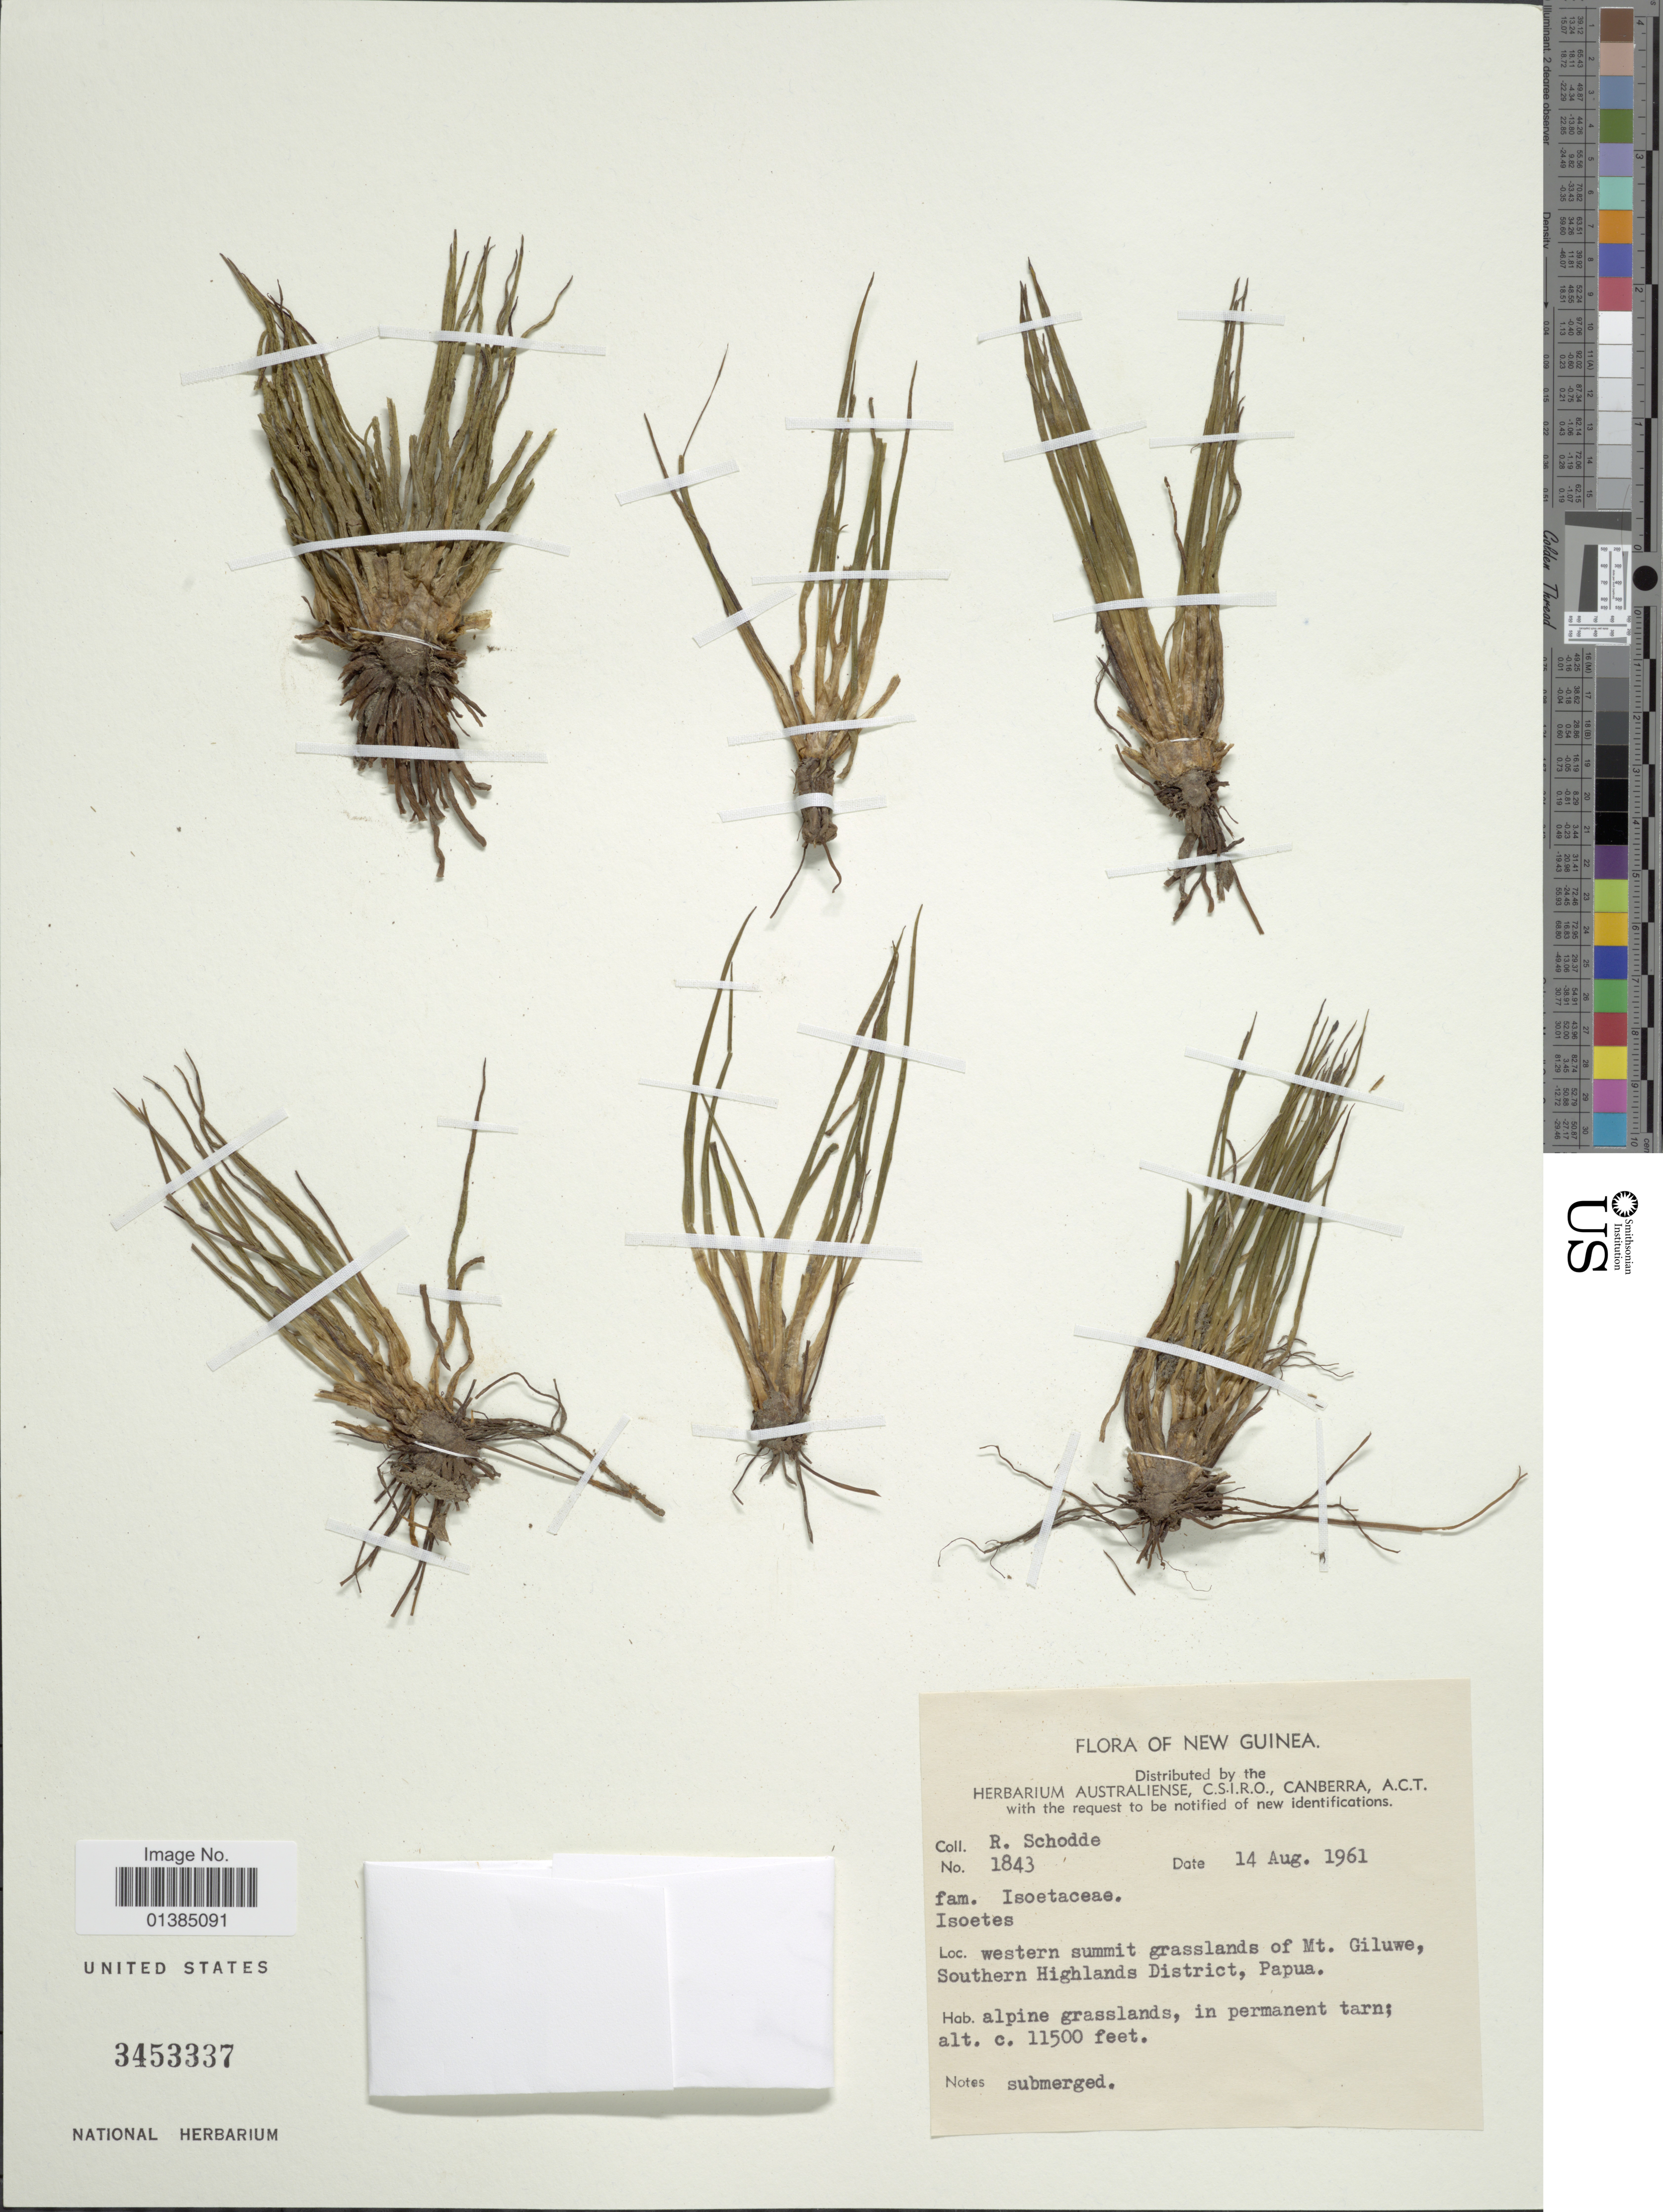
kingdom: Plantae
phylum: Tracheophyta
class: Lycopodiopsida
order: Isoetales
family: Isoetaceae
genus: Isoetes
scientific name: Isoetes sp.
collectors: R. Schodde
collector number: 1843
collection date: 1961-08-14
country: Papua New Guinea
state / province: Southern Highlands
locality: Western summit grasslands of Mt. Giluwe.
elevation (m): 3505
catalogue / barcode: US 3453337